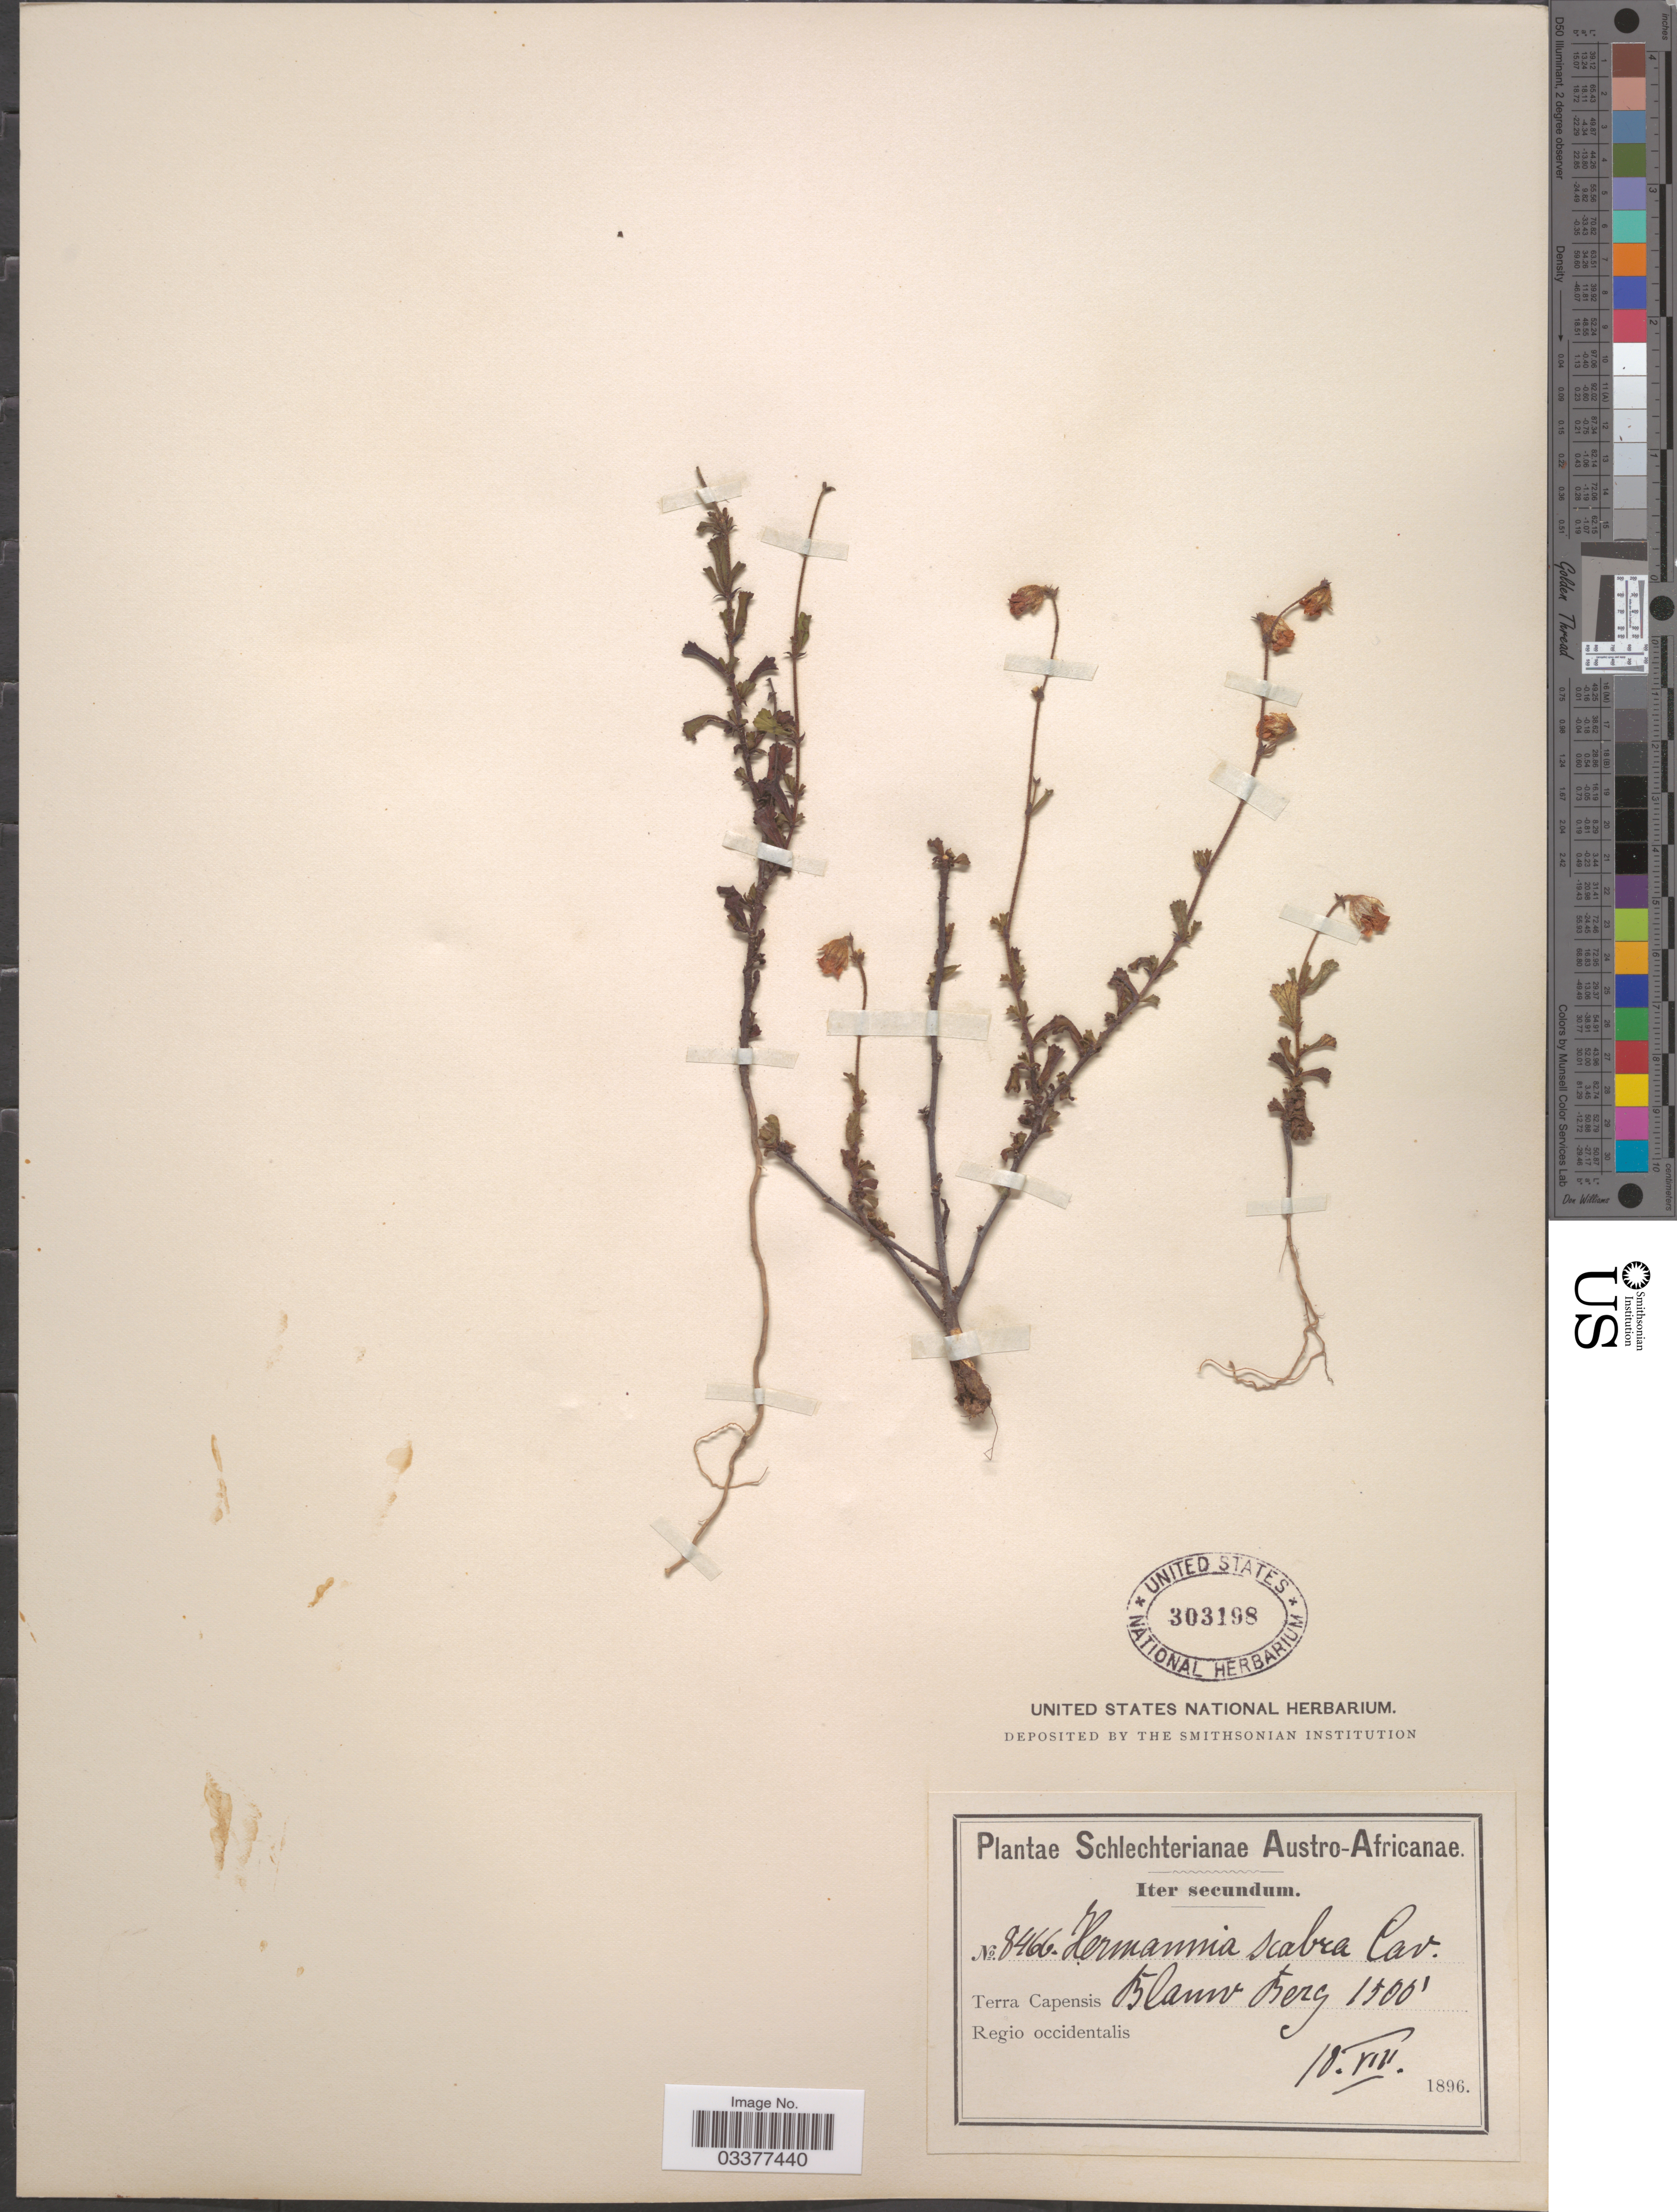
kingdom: Plantae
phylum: Tracheophyta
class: Magnoliopsida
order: Malvales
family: Malvaceae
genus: Hermannia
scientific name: Hermannia scabra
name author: Cav.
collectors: Schlechter, --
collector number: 8466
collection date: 1896-08-18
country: South Africa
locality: Austro-Africanae. Terra Capensis. Blauw Berg. Regio occidentalis.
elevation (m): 457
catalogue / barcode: US 303198